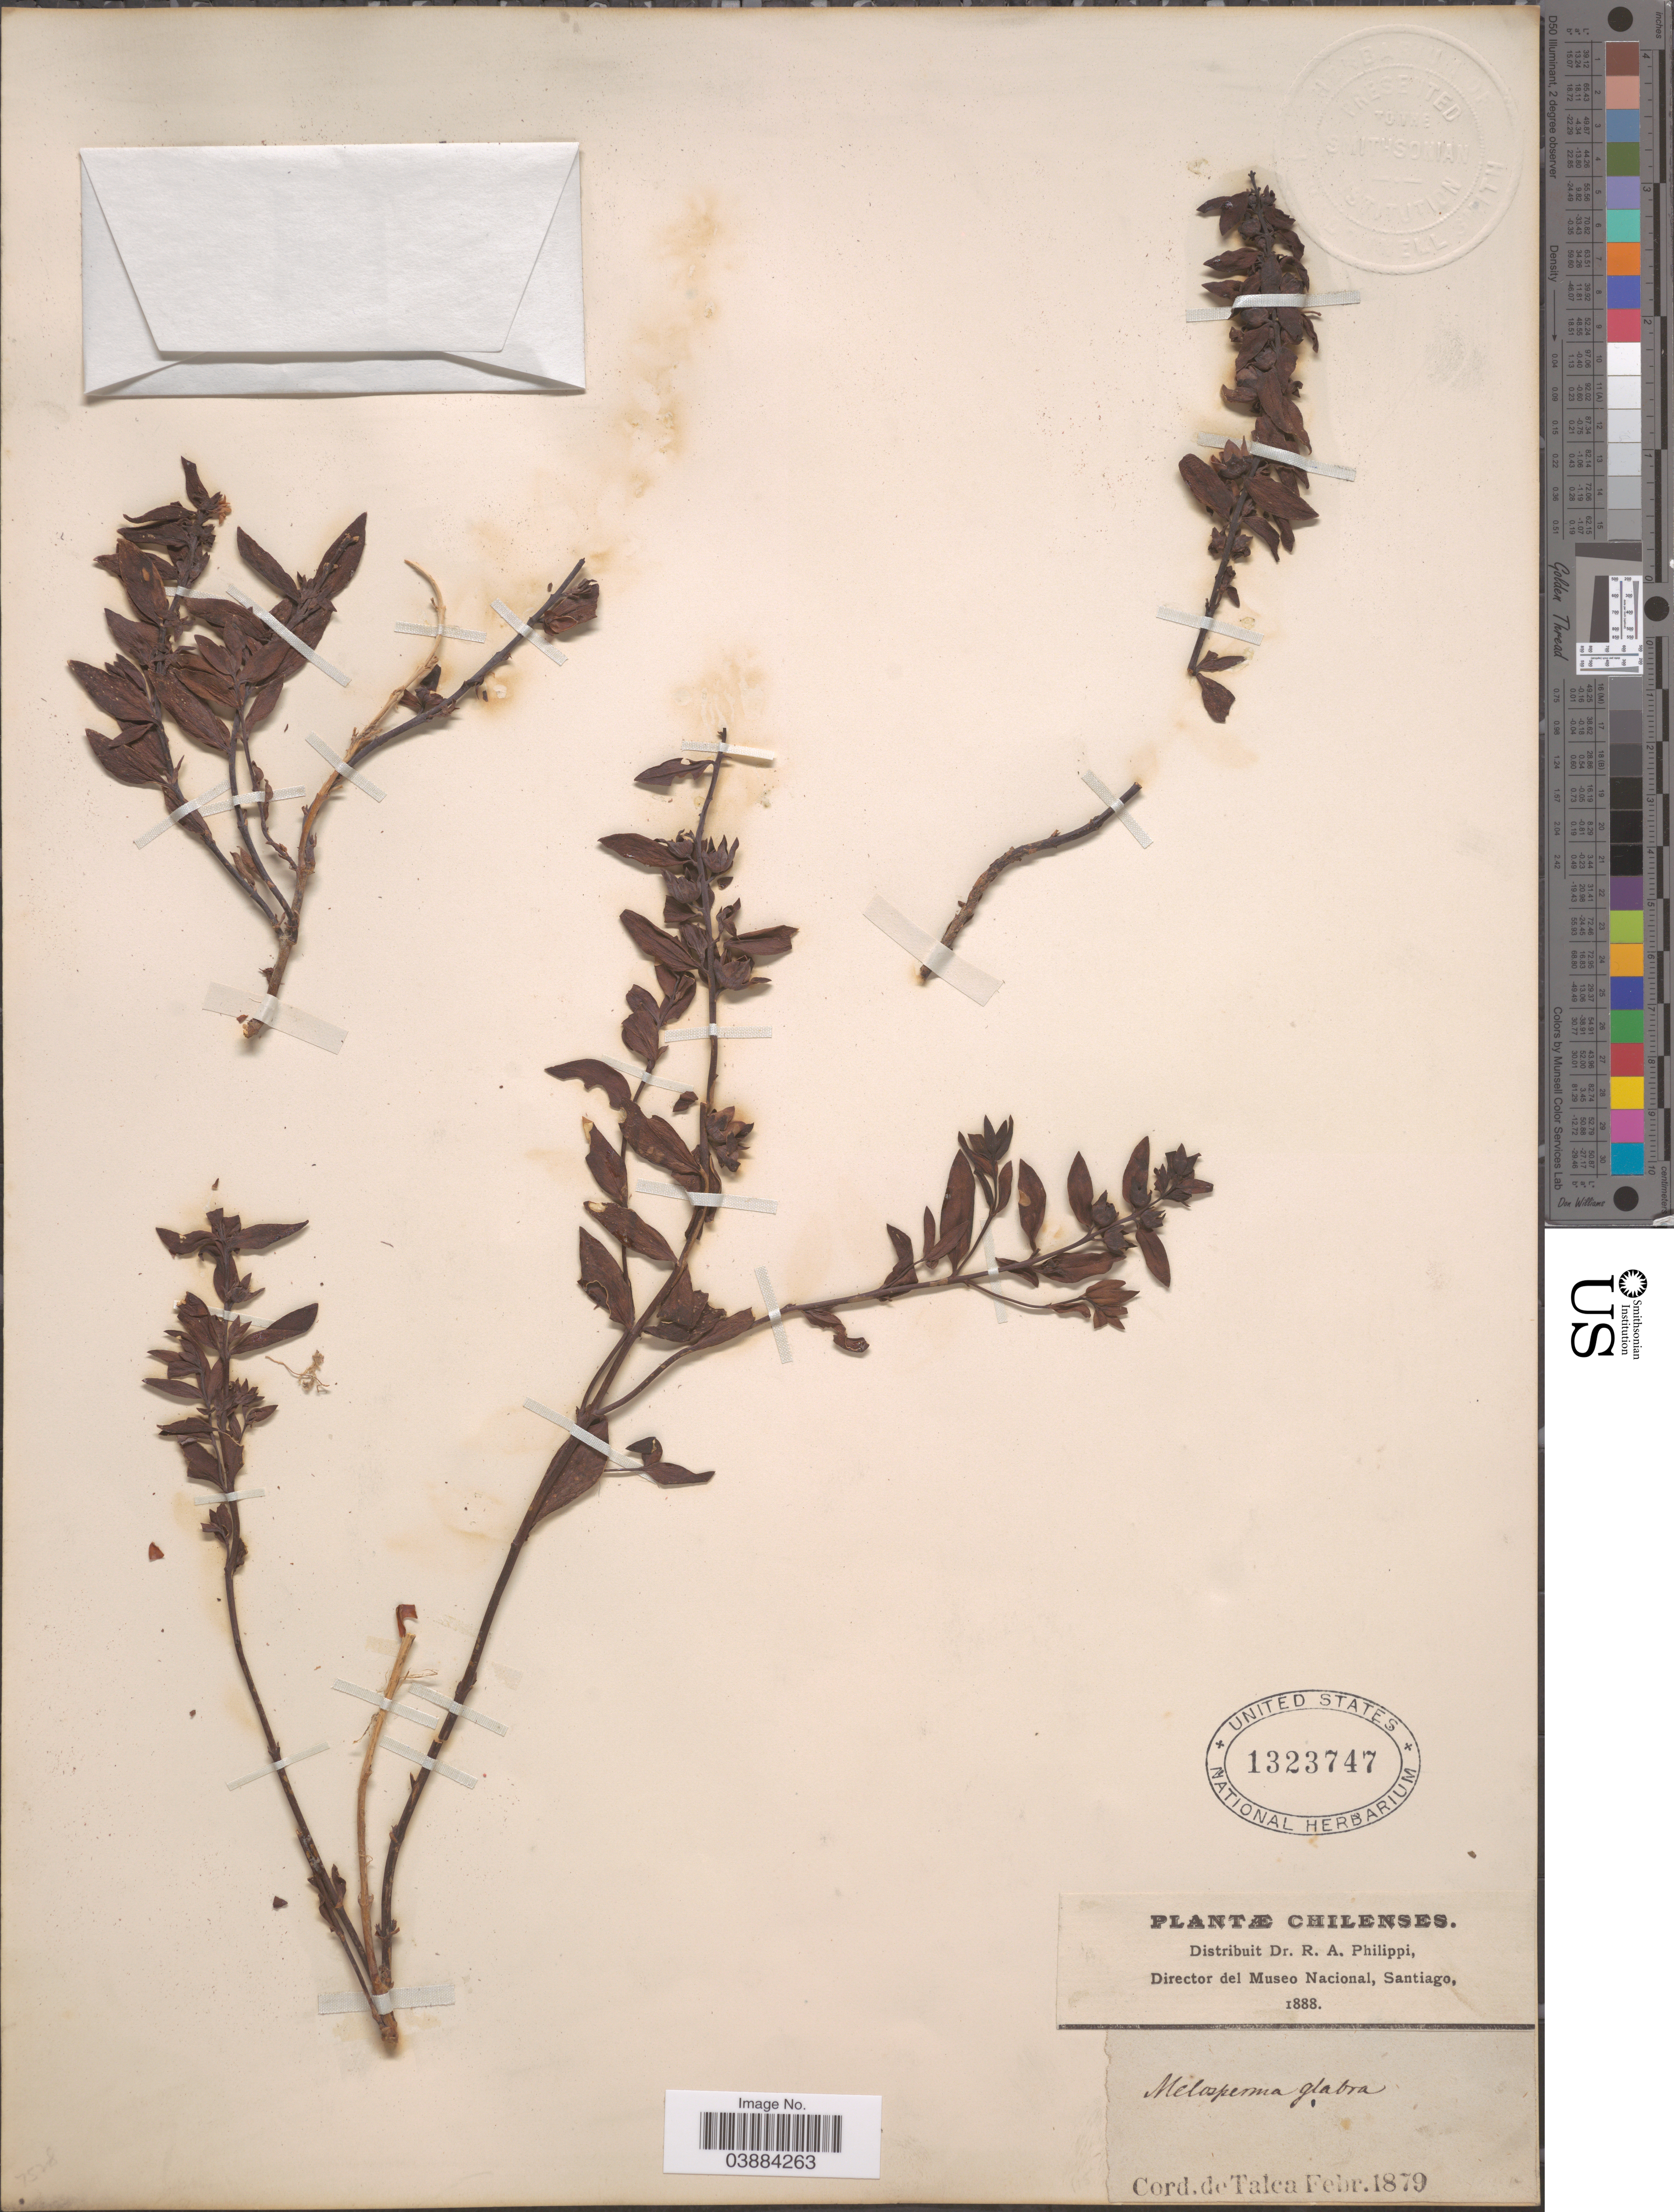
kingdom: Plantae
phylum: Tracheophyta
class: Magnoliopsida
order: Lamiales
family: Plantaginaceae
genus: Melosperma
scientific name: Melosperma andicola var. andicola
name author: Benth.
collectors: R. A. Philippi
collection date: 1879-02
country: Chile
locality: Cord. de Talea.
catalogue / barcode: US 1323747